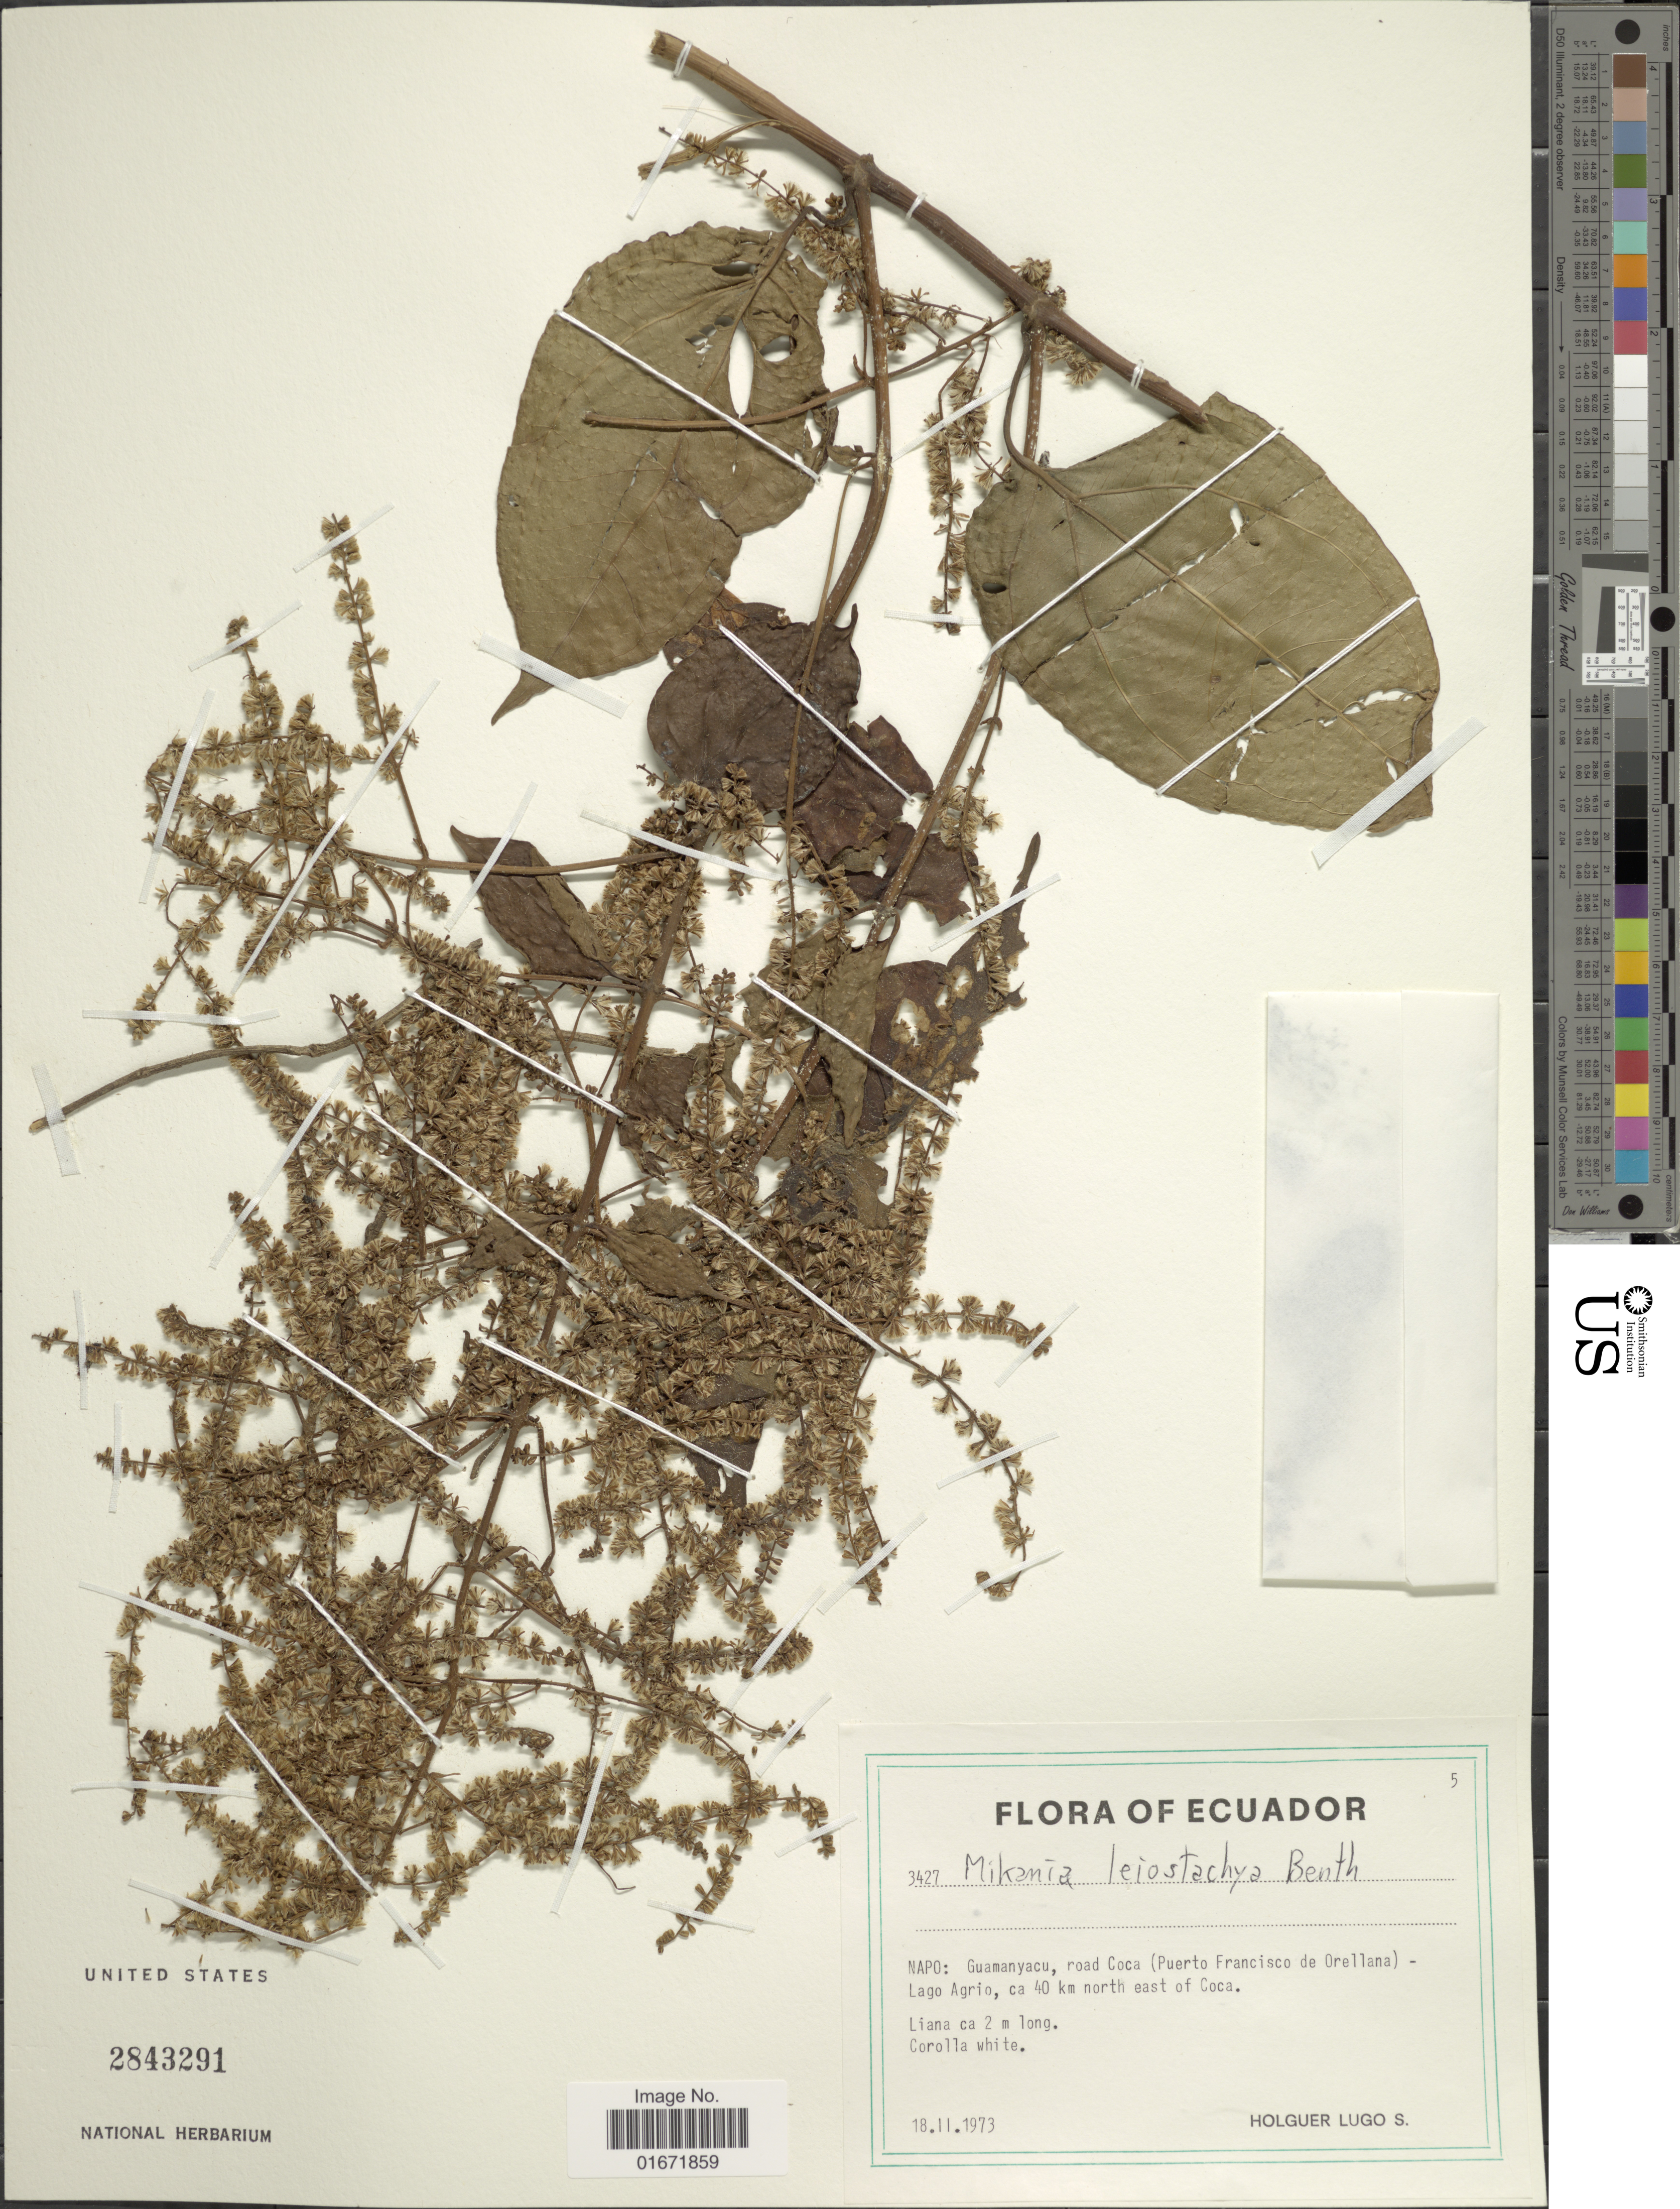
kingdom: Plantae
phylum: Tracheophyta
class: Magnoliopsida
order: Asterales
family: Asteraceae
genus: Mikania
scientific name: Mikania leiostachya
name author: Benth.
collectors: H. Lugo S.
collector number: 3427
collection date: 1973-02-18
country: Ecuador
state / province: Napo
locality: Napo: Guamanyacu, road Coca (Puerto Francisco de Orellana) - Lago Agrio, ca 40 km north east of Coca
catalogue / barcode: US 2843291